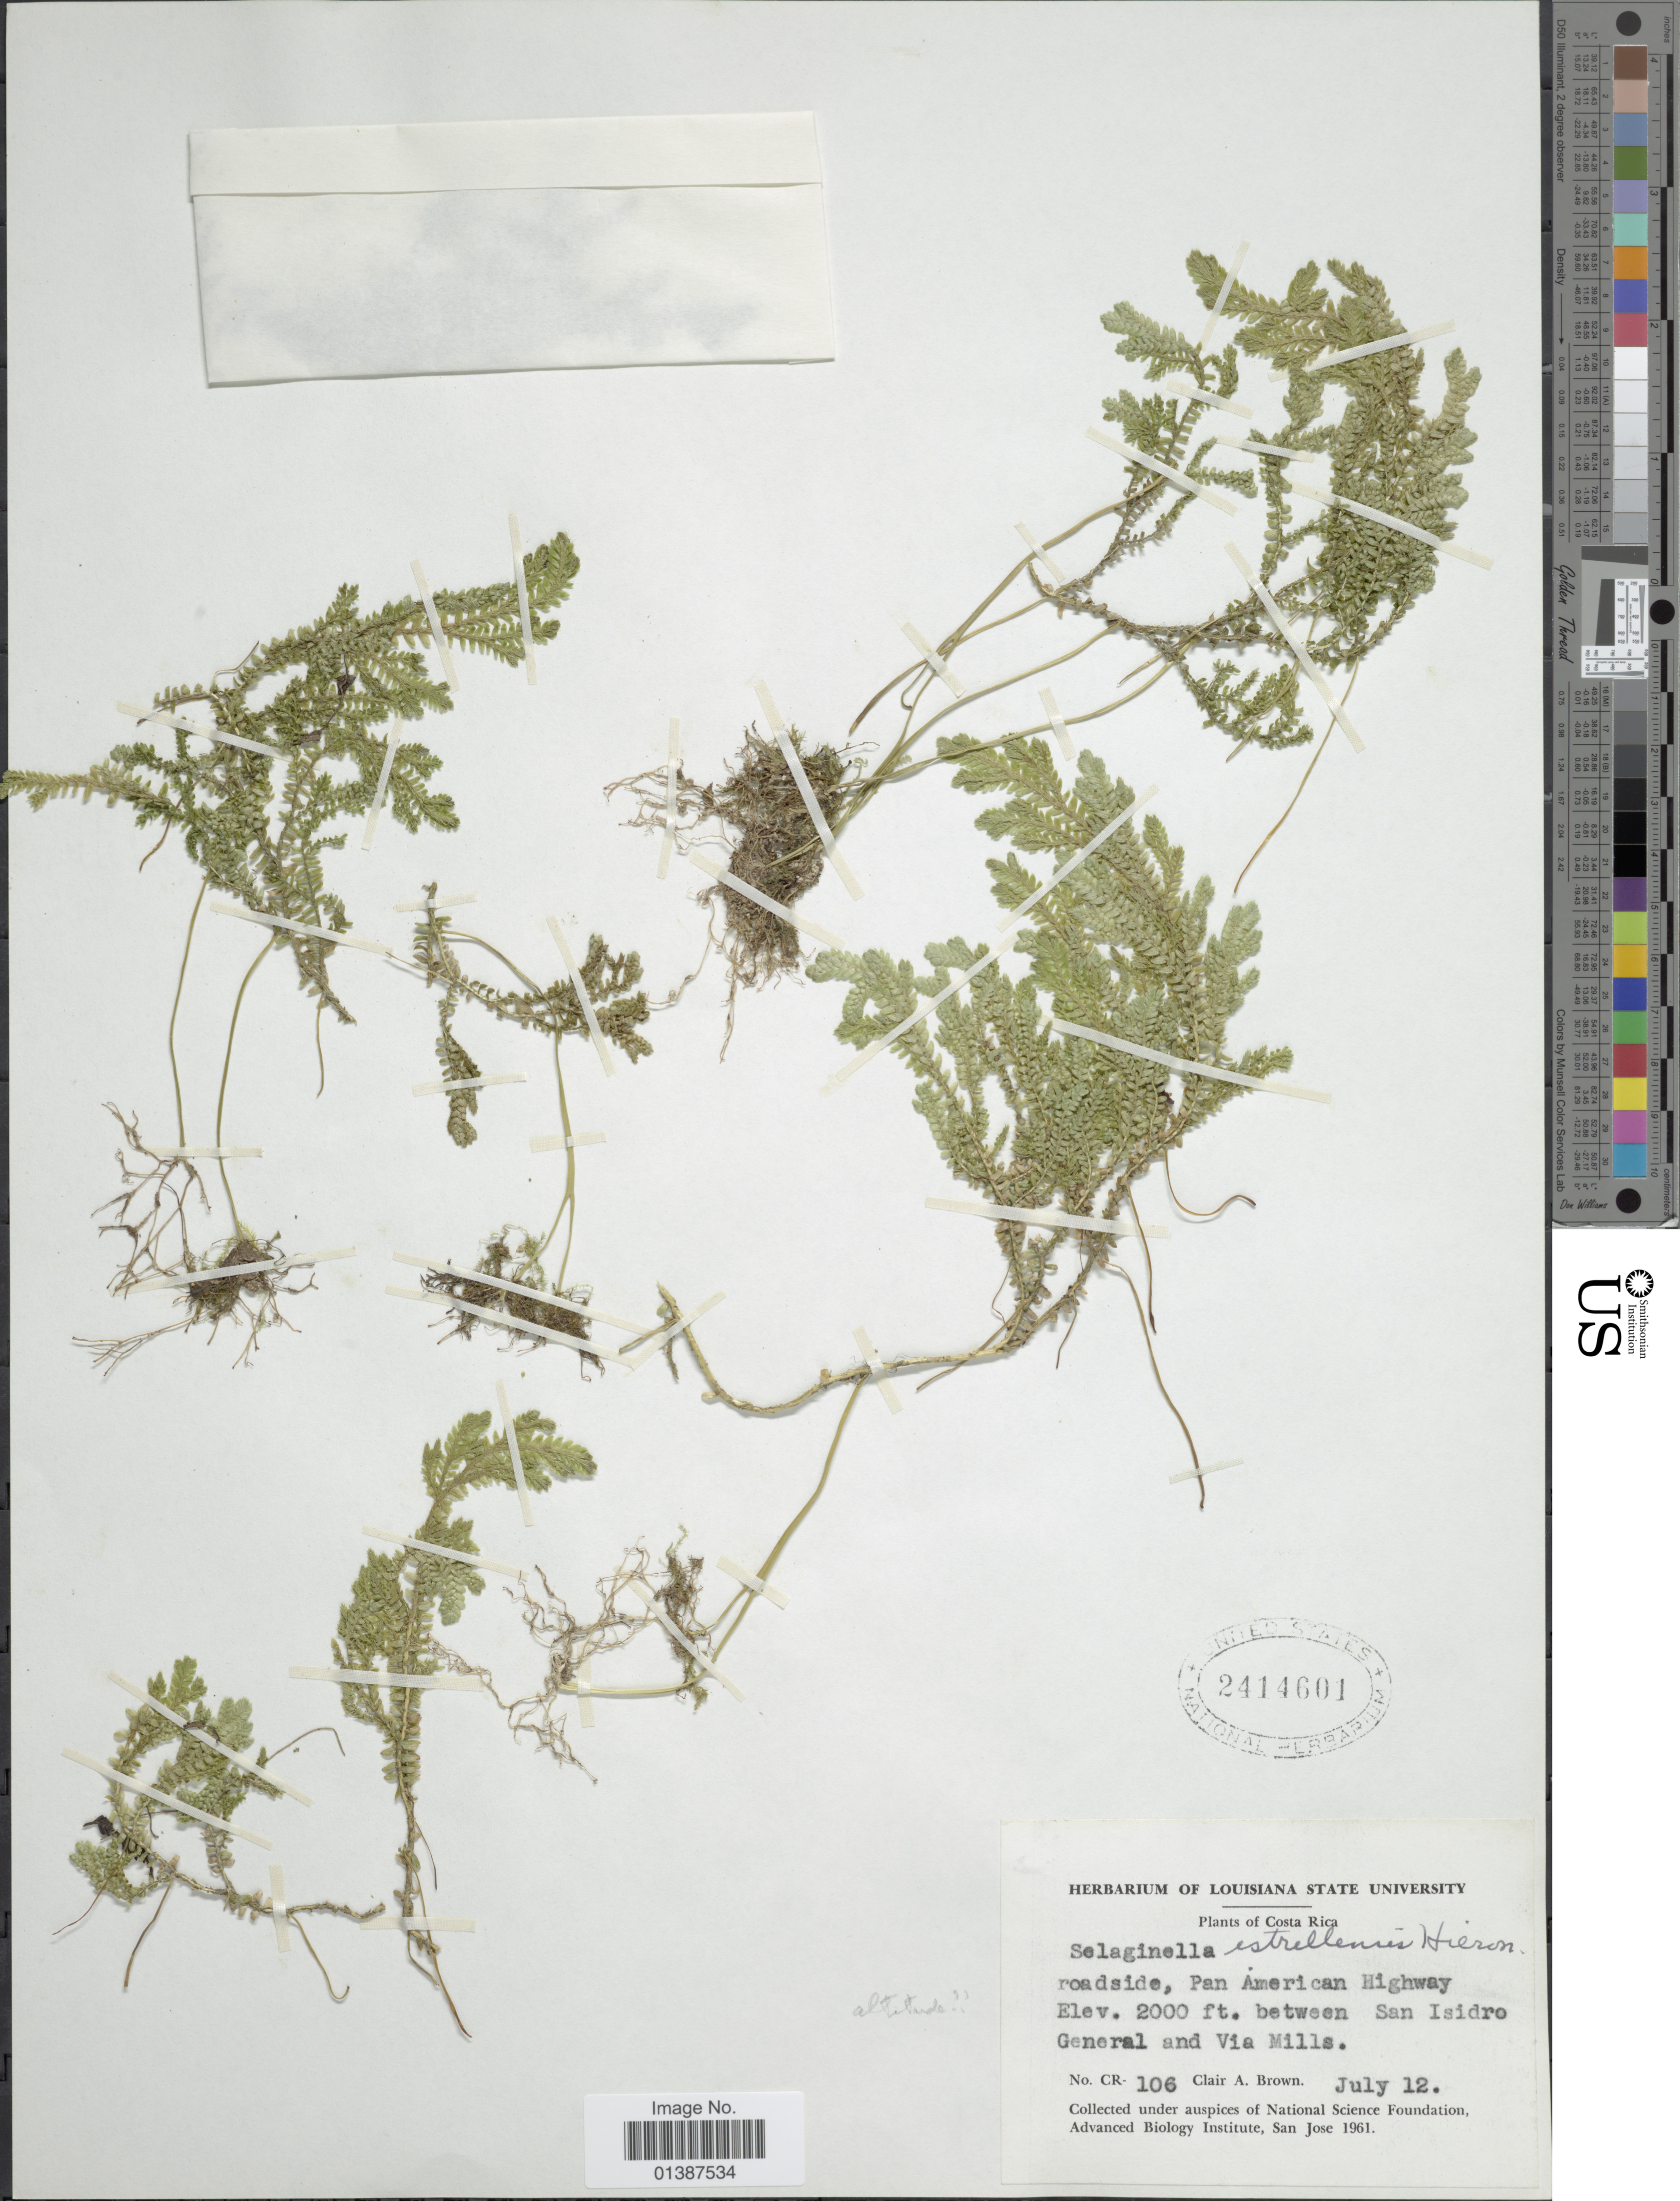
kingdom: Plantae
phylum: Tracheophyta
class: Lycopodiopsida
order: Selaginellales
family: Selaginellaceae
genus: Selaginella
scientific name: Selaginella estrellensis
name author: Hieron.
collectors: C. A. Brown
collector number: CR-106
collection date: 1961-07-12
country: Costa Rica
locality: Roadside, pan American Highway, between San isidro General and Via Mills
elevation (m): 610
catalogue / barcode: US 2414601